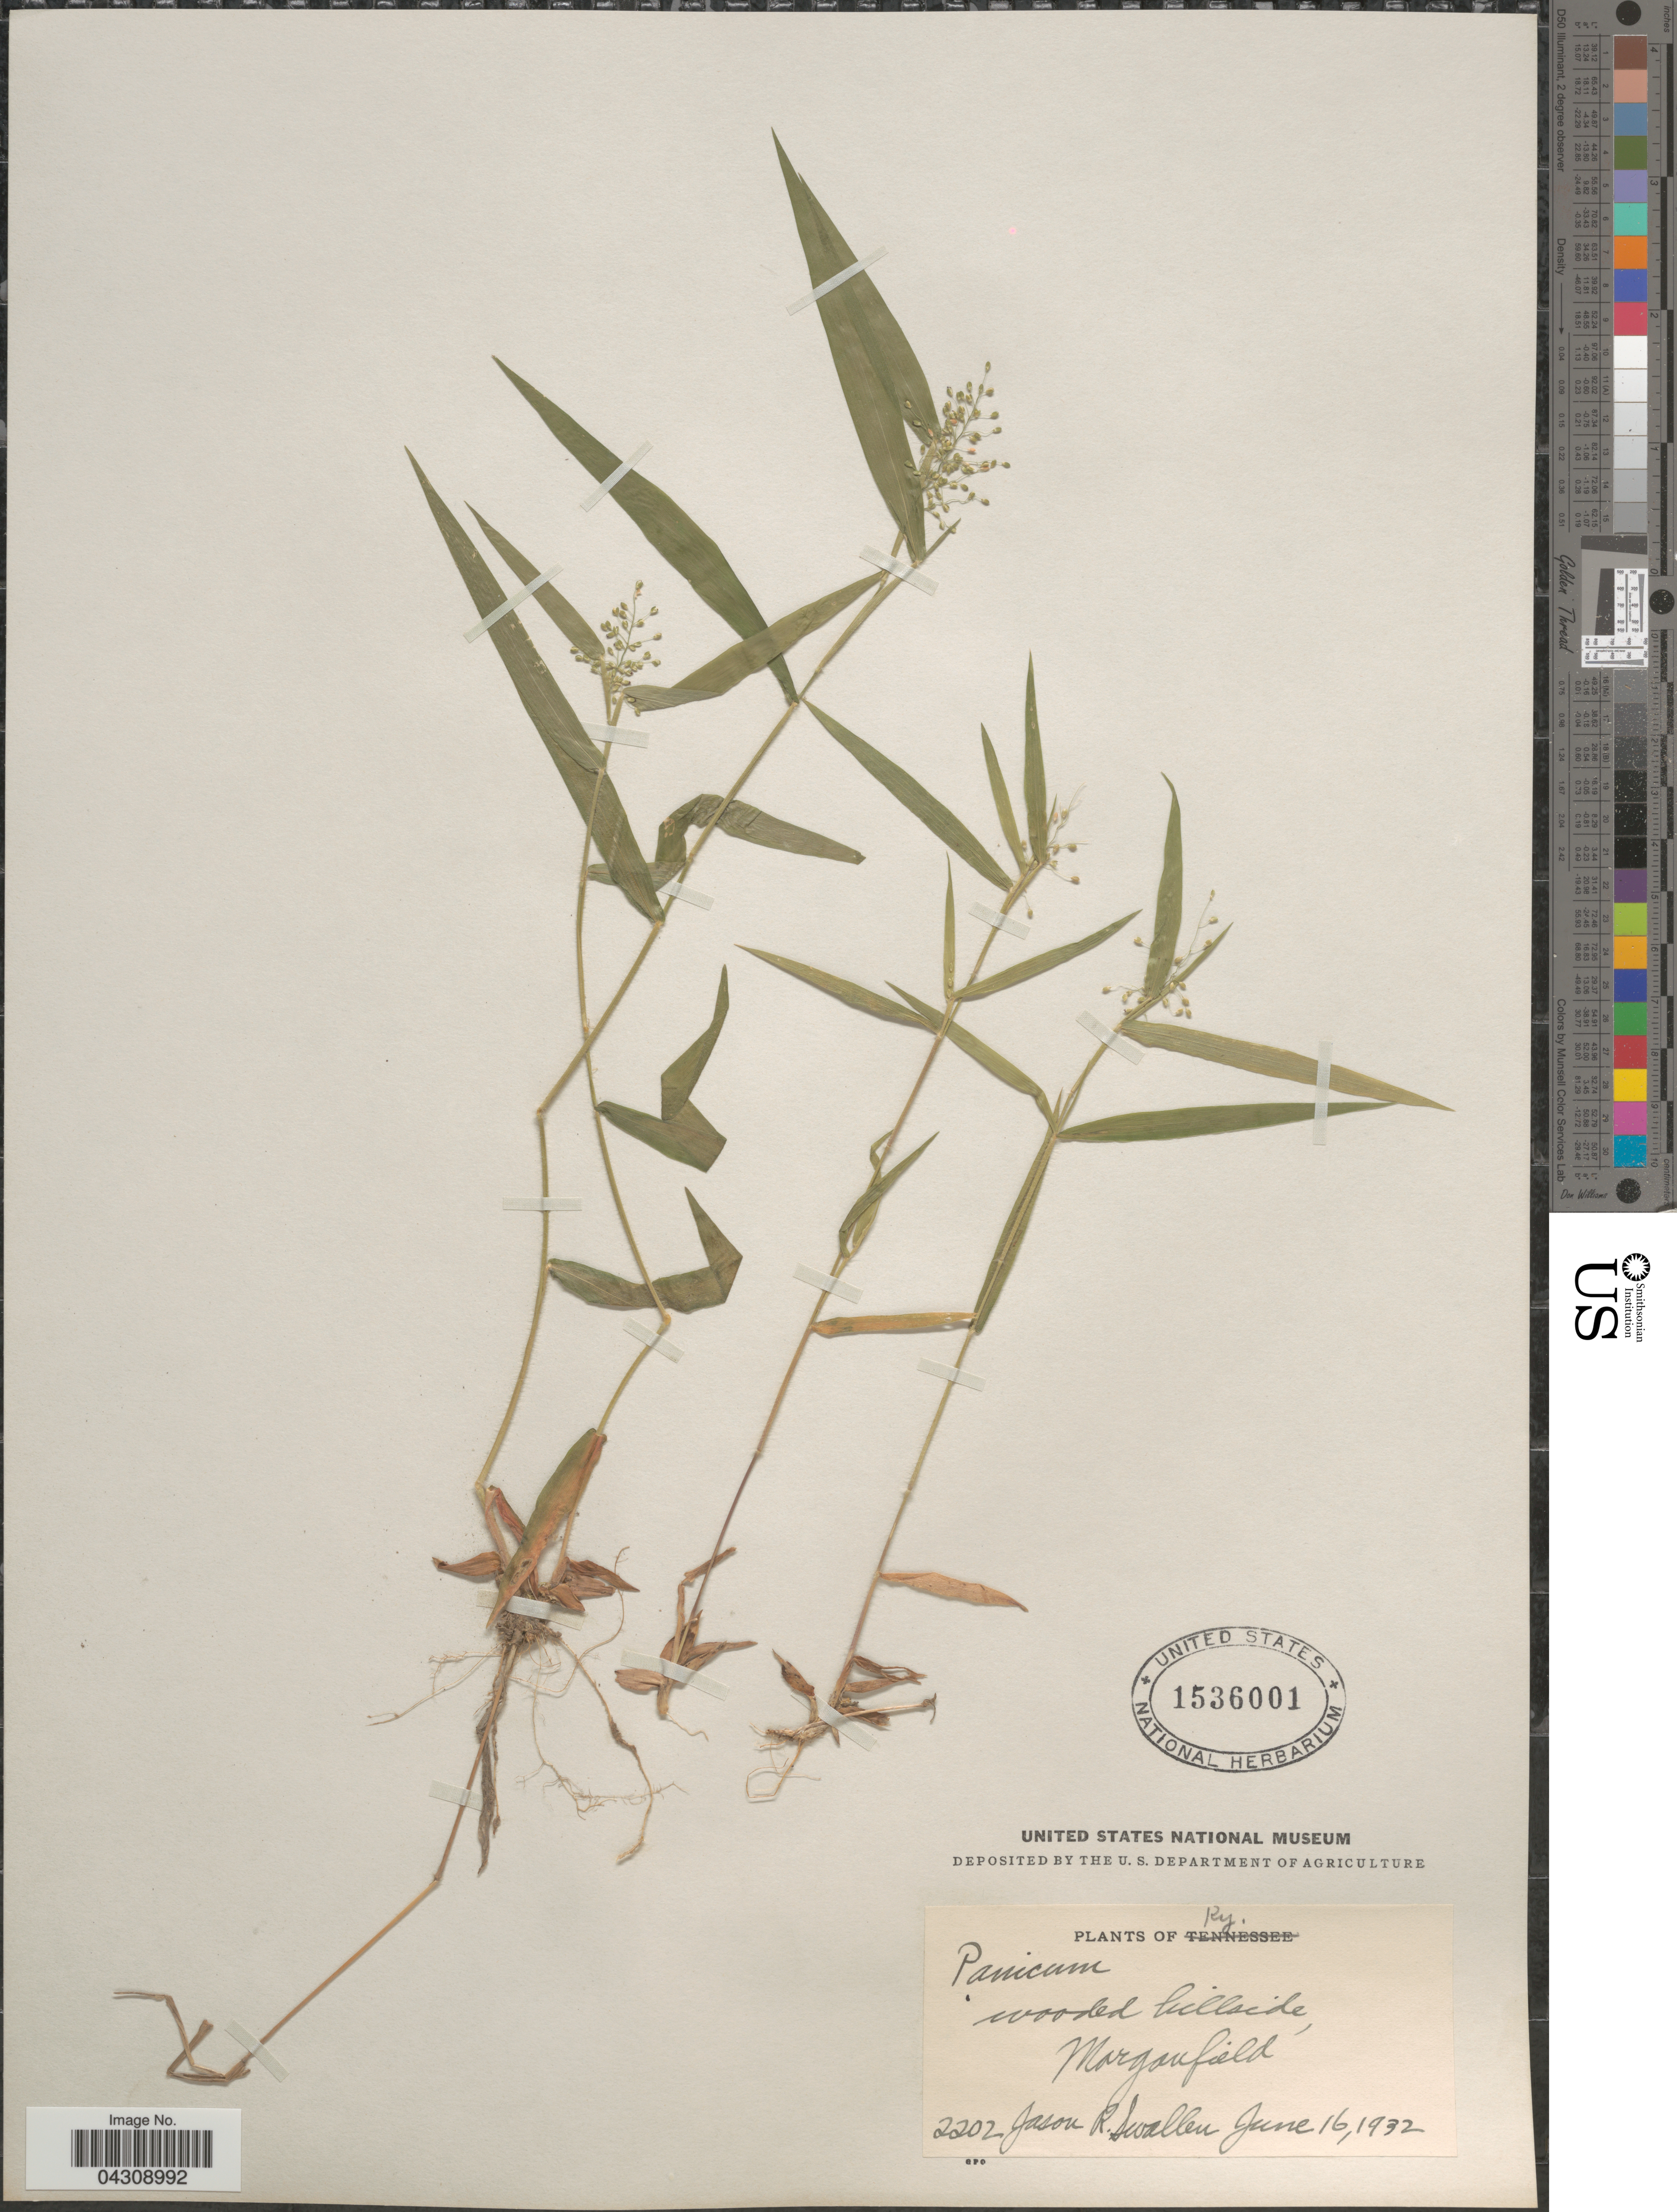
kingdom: Plantae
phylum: Tracheophyta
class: Liliopsida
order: Poales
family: Poaceae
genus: Dichanthelium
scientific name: Dichanthelium acuminatum var. acuminatum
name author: (Sw.) Gould & C.A. Clark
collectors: J. R. Swallen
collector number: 2202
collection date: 1932-06-16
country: United States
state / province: Kentucky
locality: Morganfield.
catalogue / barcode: US 1536001